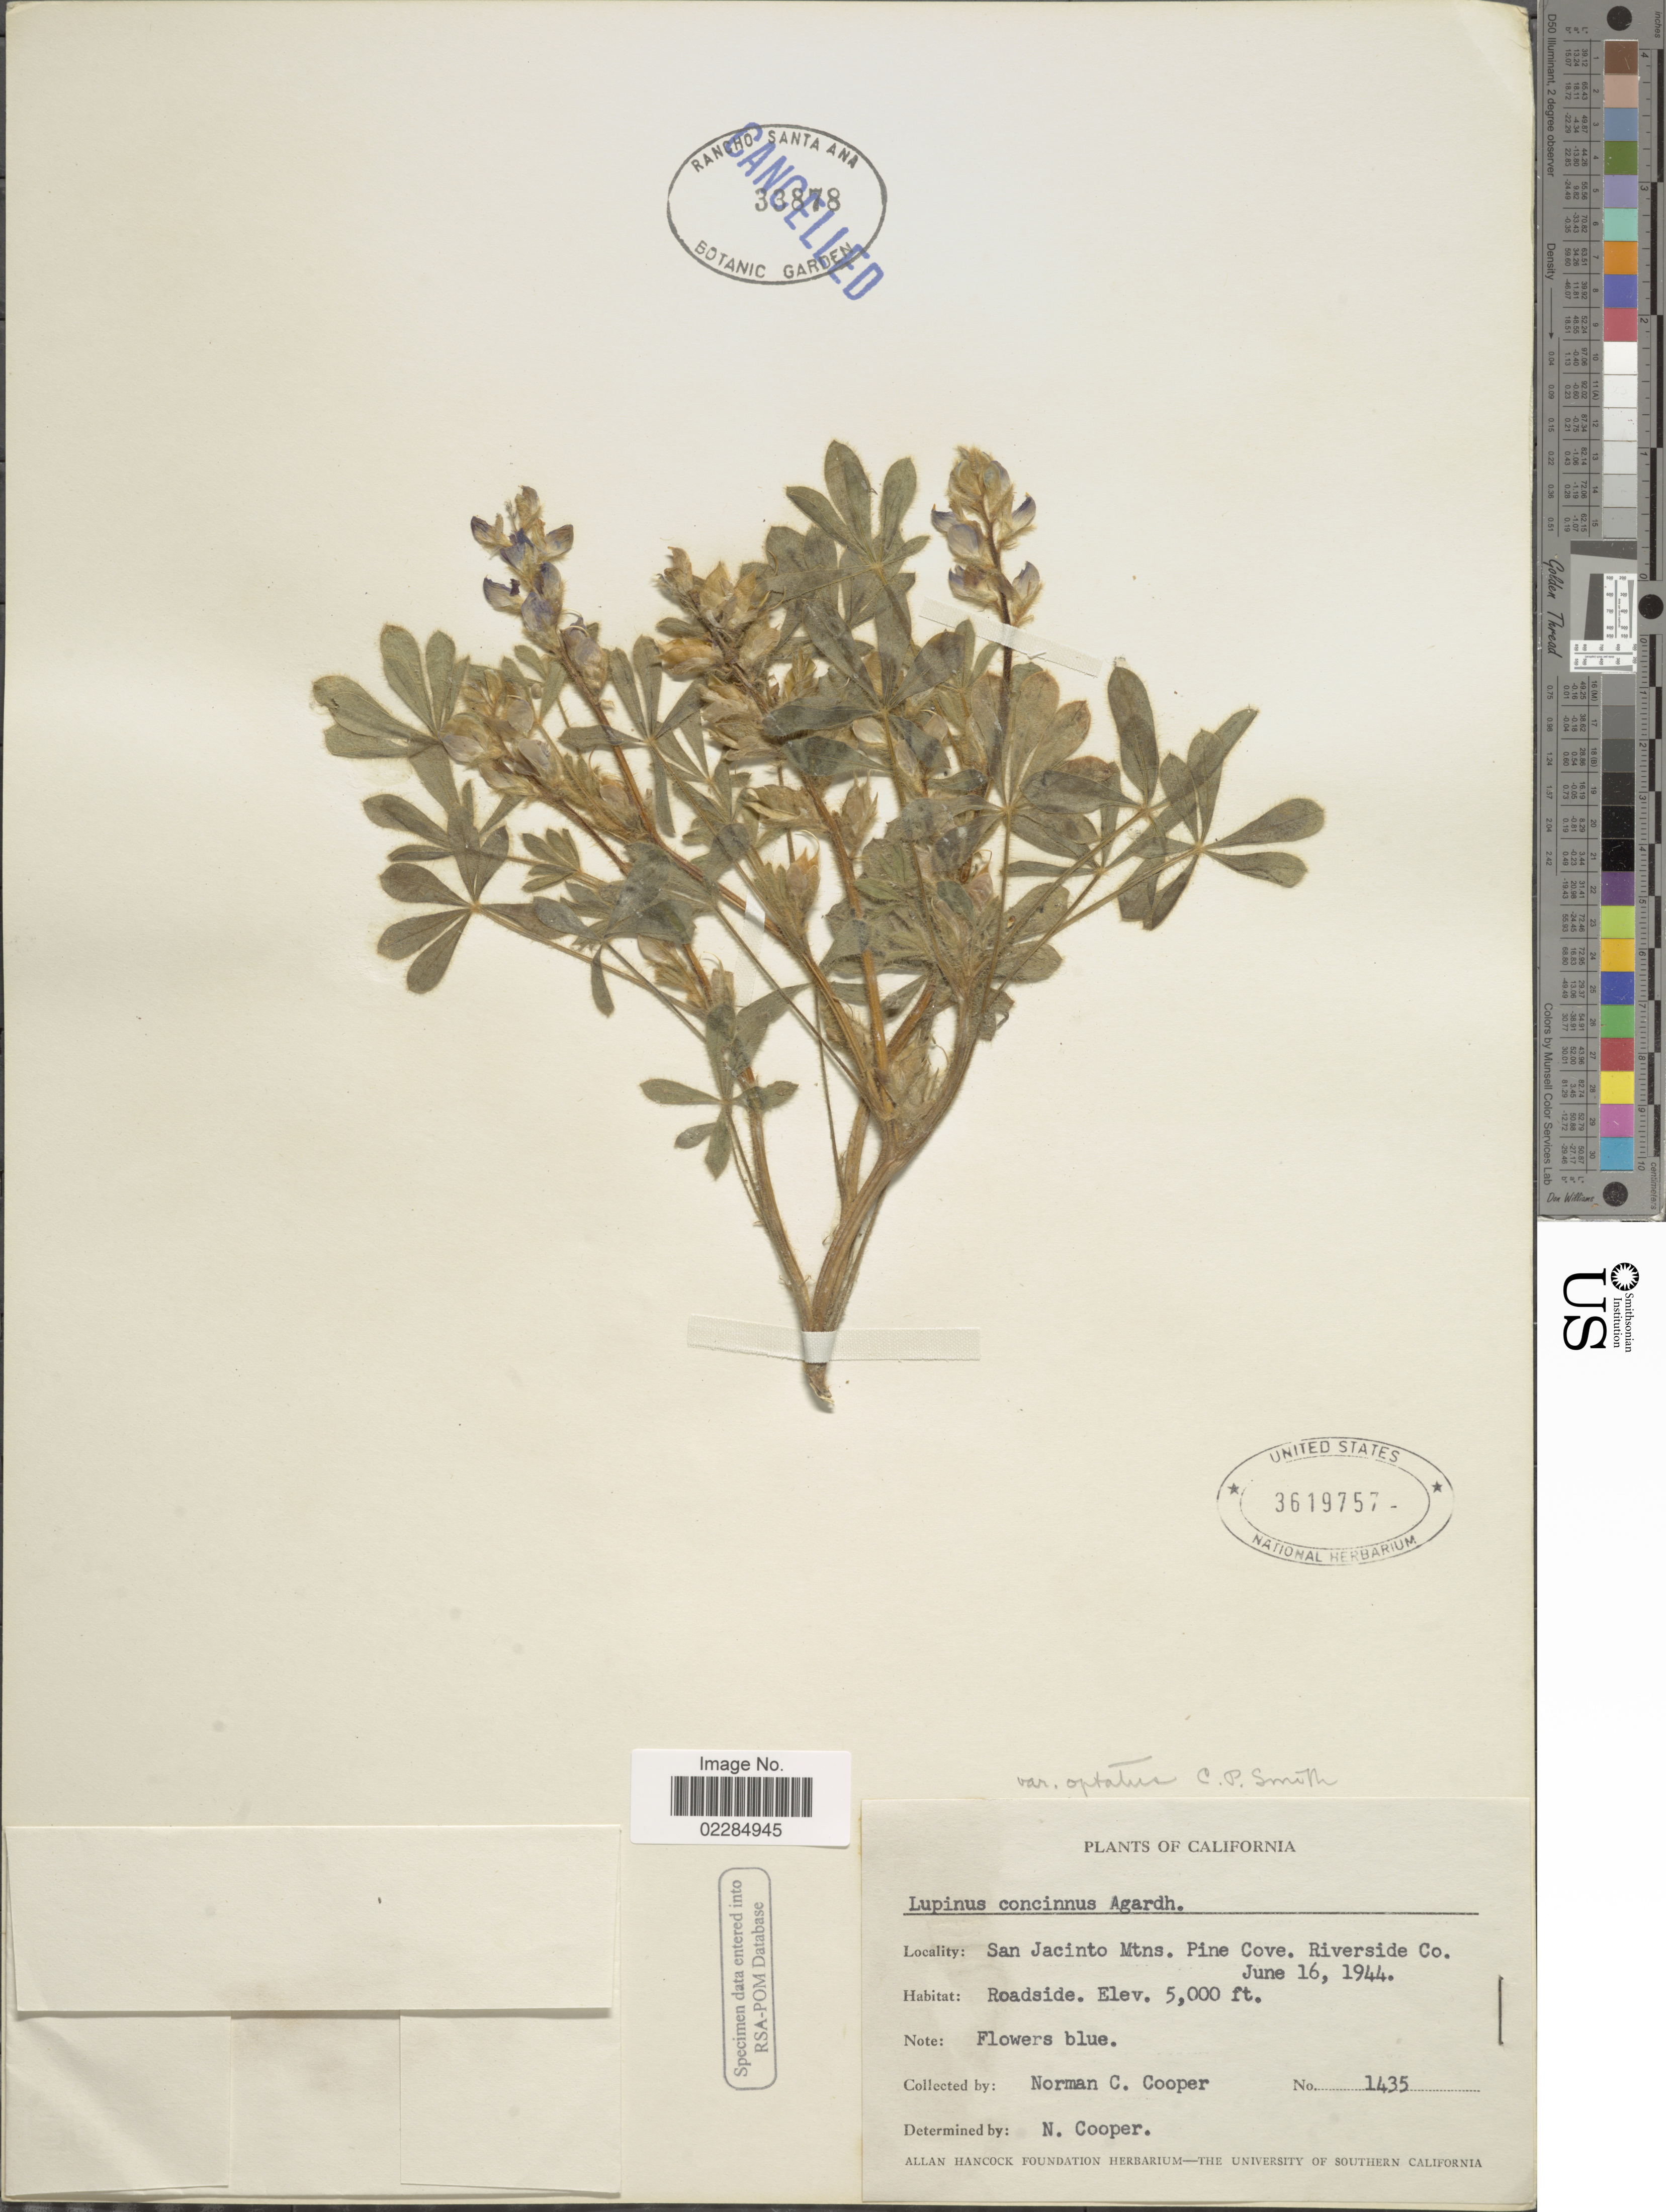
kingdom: Plantae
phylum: Tracheophyta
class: Magnoliopsida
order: Fabales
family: Fabaceae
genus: Lupinus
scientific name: Lupinus concinnus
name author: J. Agardh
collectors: N. Cooper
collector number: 1434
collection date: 1944-06-16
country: United States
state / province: California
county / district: Riverside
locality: San Jacinto Mtns. Pine Cove. Riverside Co.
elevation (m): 1524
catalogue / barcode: US 3619757